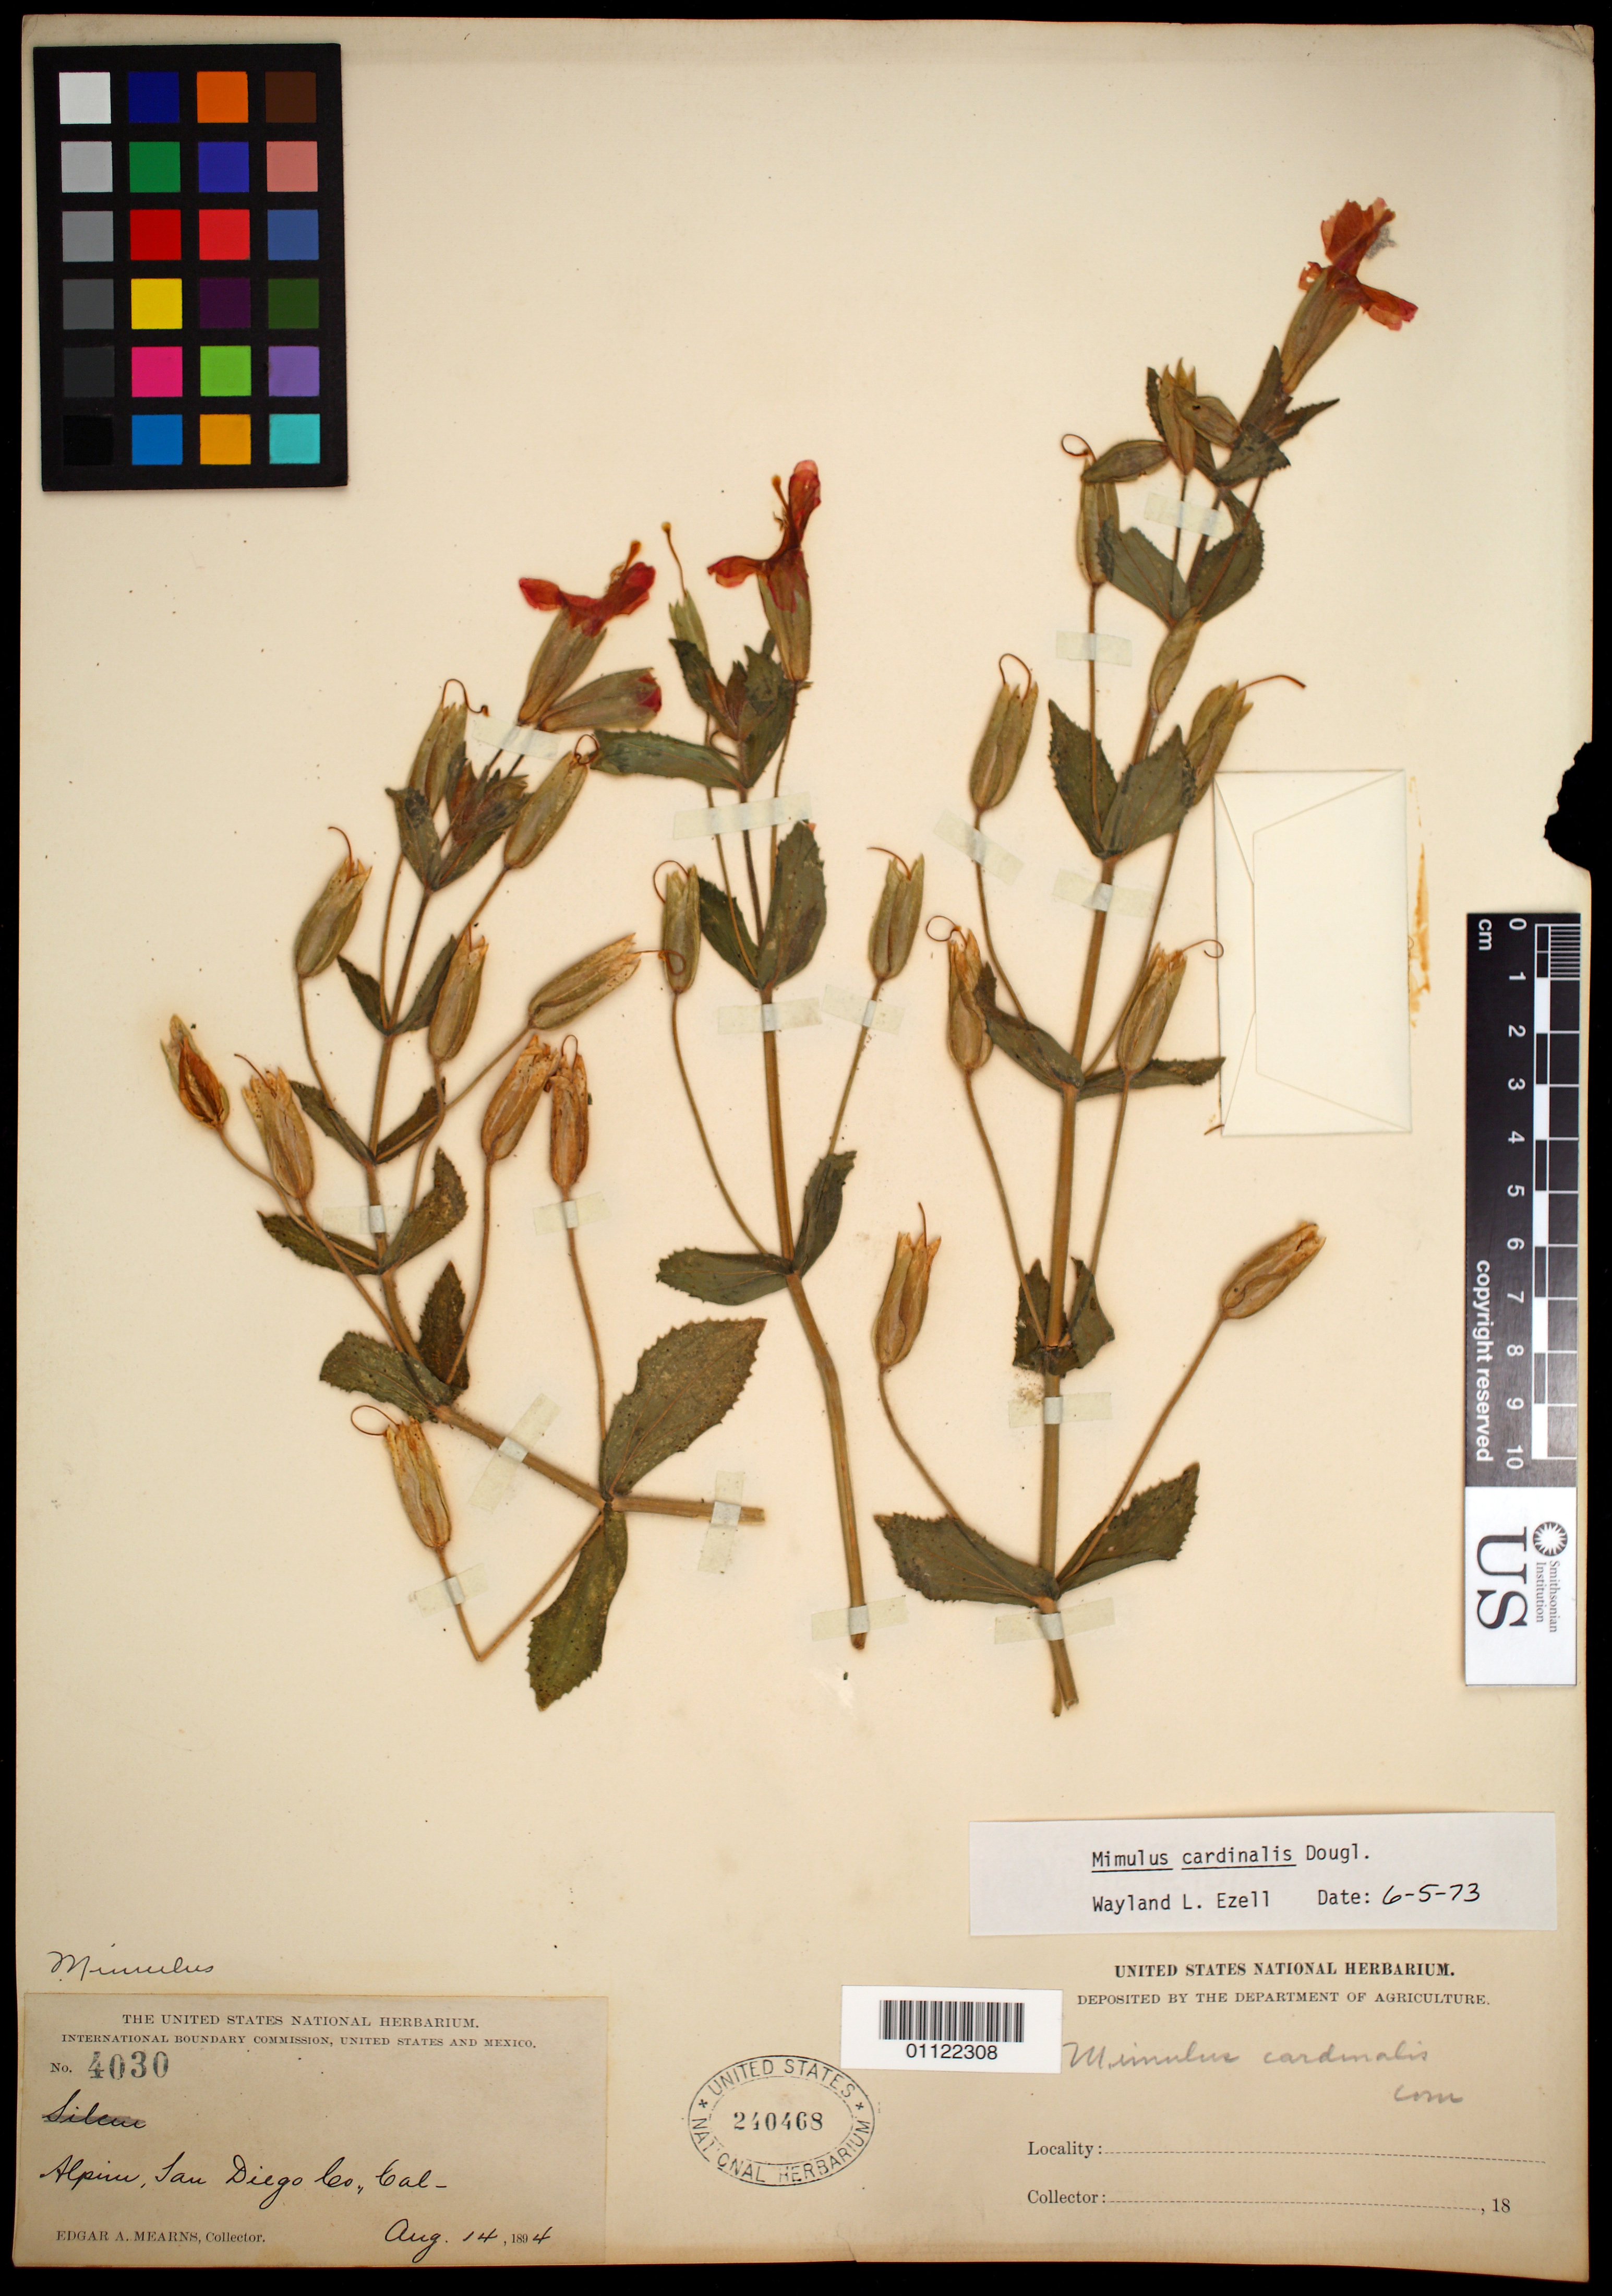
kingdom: Plantae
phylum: Tracheophyta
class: Magnoliopsida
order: Lamiales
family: Phrymaceae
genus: Mimulus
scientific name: Mimulus cardinalis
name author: Douglas ex Benth.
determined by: Ezell, Wayland L.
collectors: E. A. Mearns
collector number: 4030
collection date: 1894-08-14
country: United States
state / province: California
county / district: San Diego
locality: Alpine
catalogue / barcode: US 240468